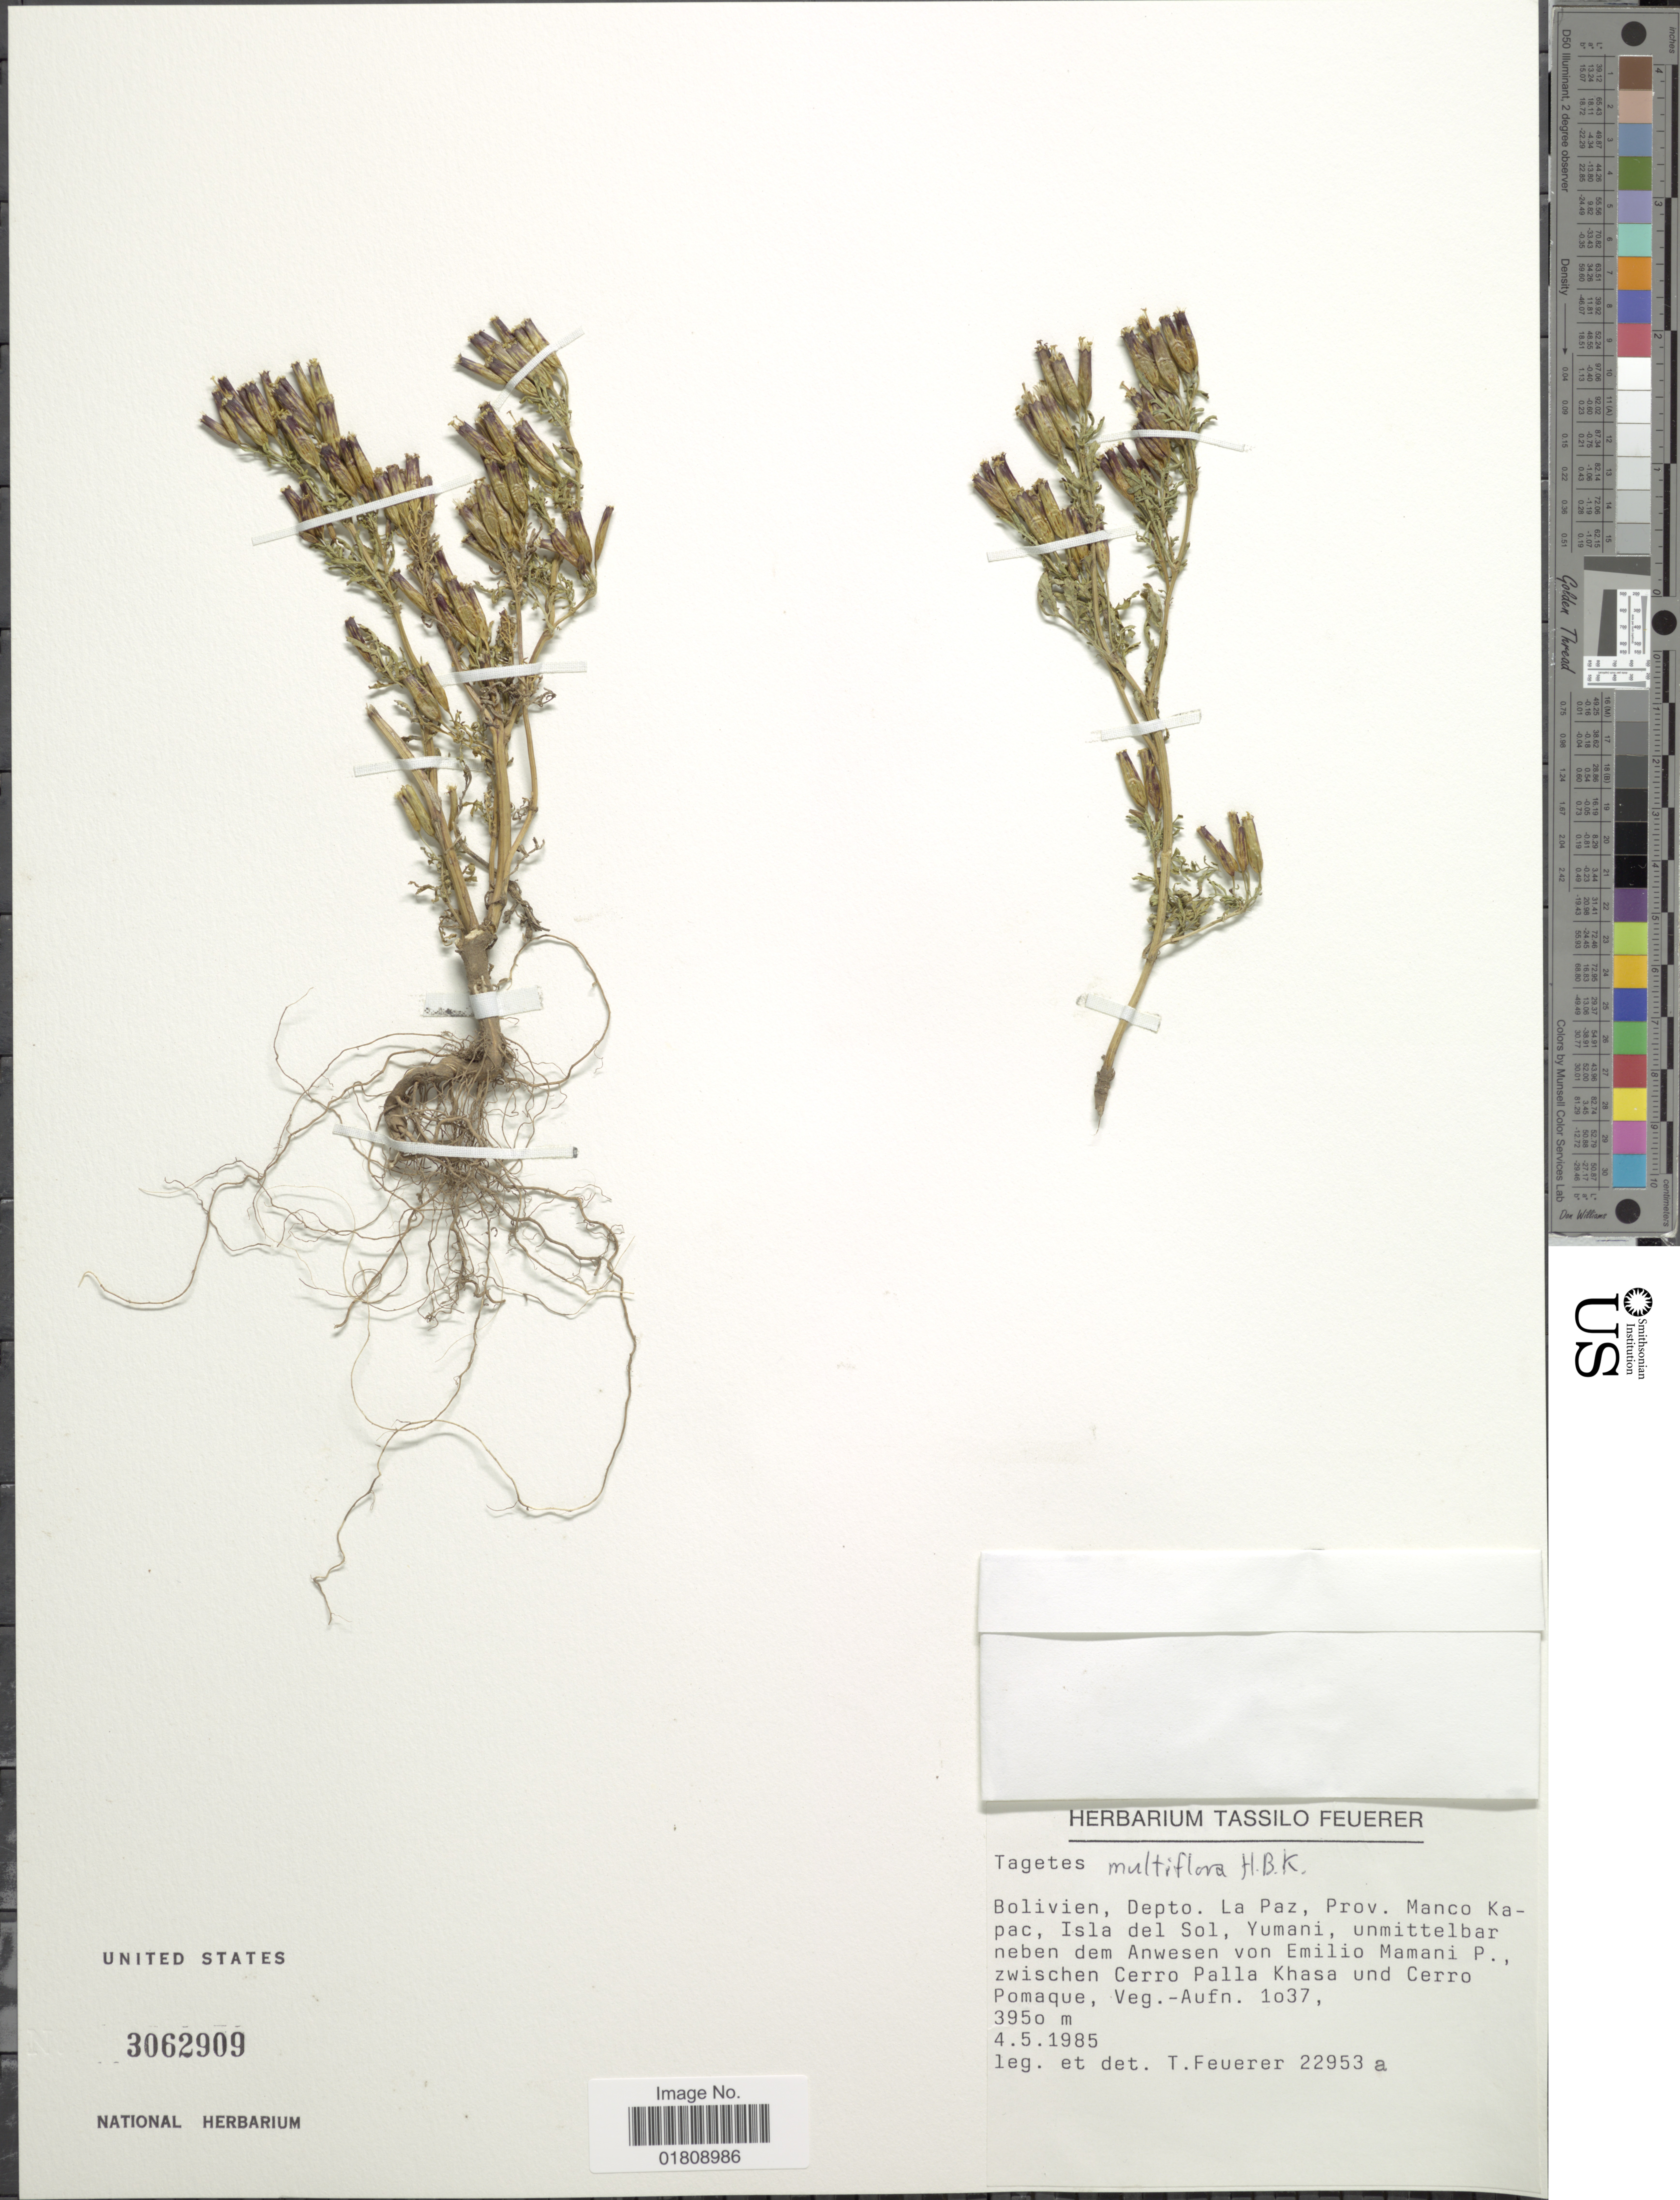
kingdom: Plantae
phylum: Tracheophyta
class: Magnoliopsida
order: Asterales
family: Asteraceae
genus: Tagetes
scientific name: Tagetes multiflora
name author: Kunth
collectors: T. Feuerer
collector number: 22953a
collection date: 1985-05-04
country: Bolivia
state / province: La Paz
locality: Prov. Manco Kapac, Isla del Sol, Yumani, unmittelbar neben dem Anwesen von Emilio Mamani P., zwischen Cerro Palla Khasa und Cerro Pomaque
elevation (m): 3950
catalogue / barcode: US 3062909